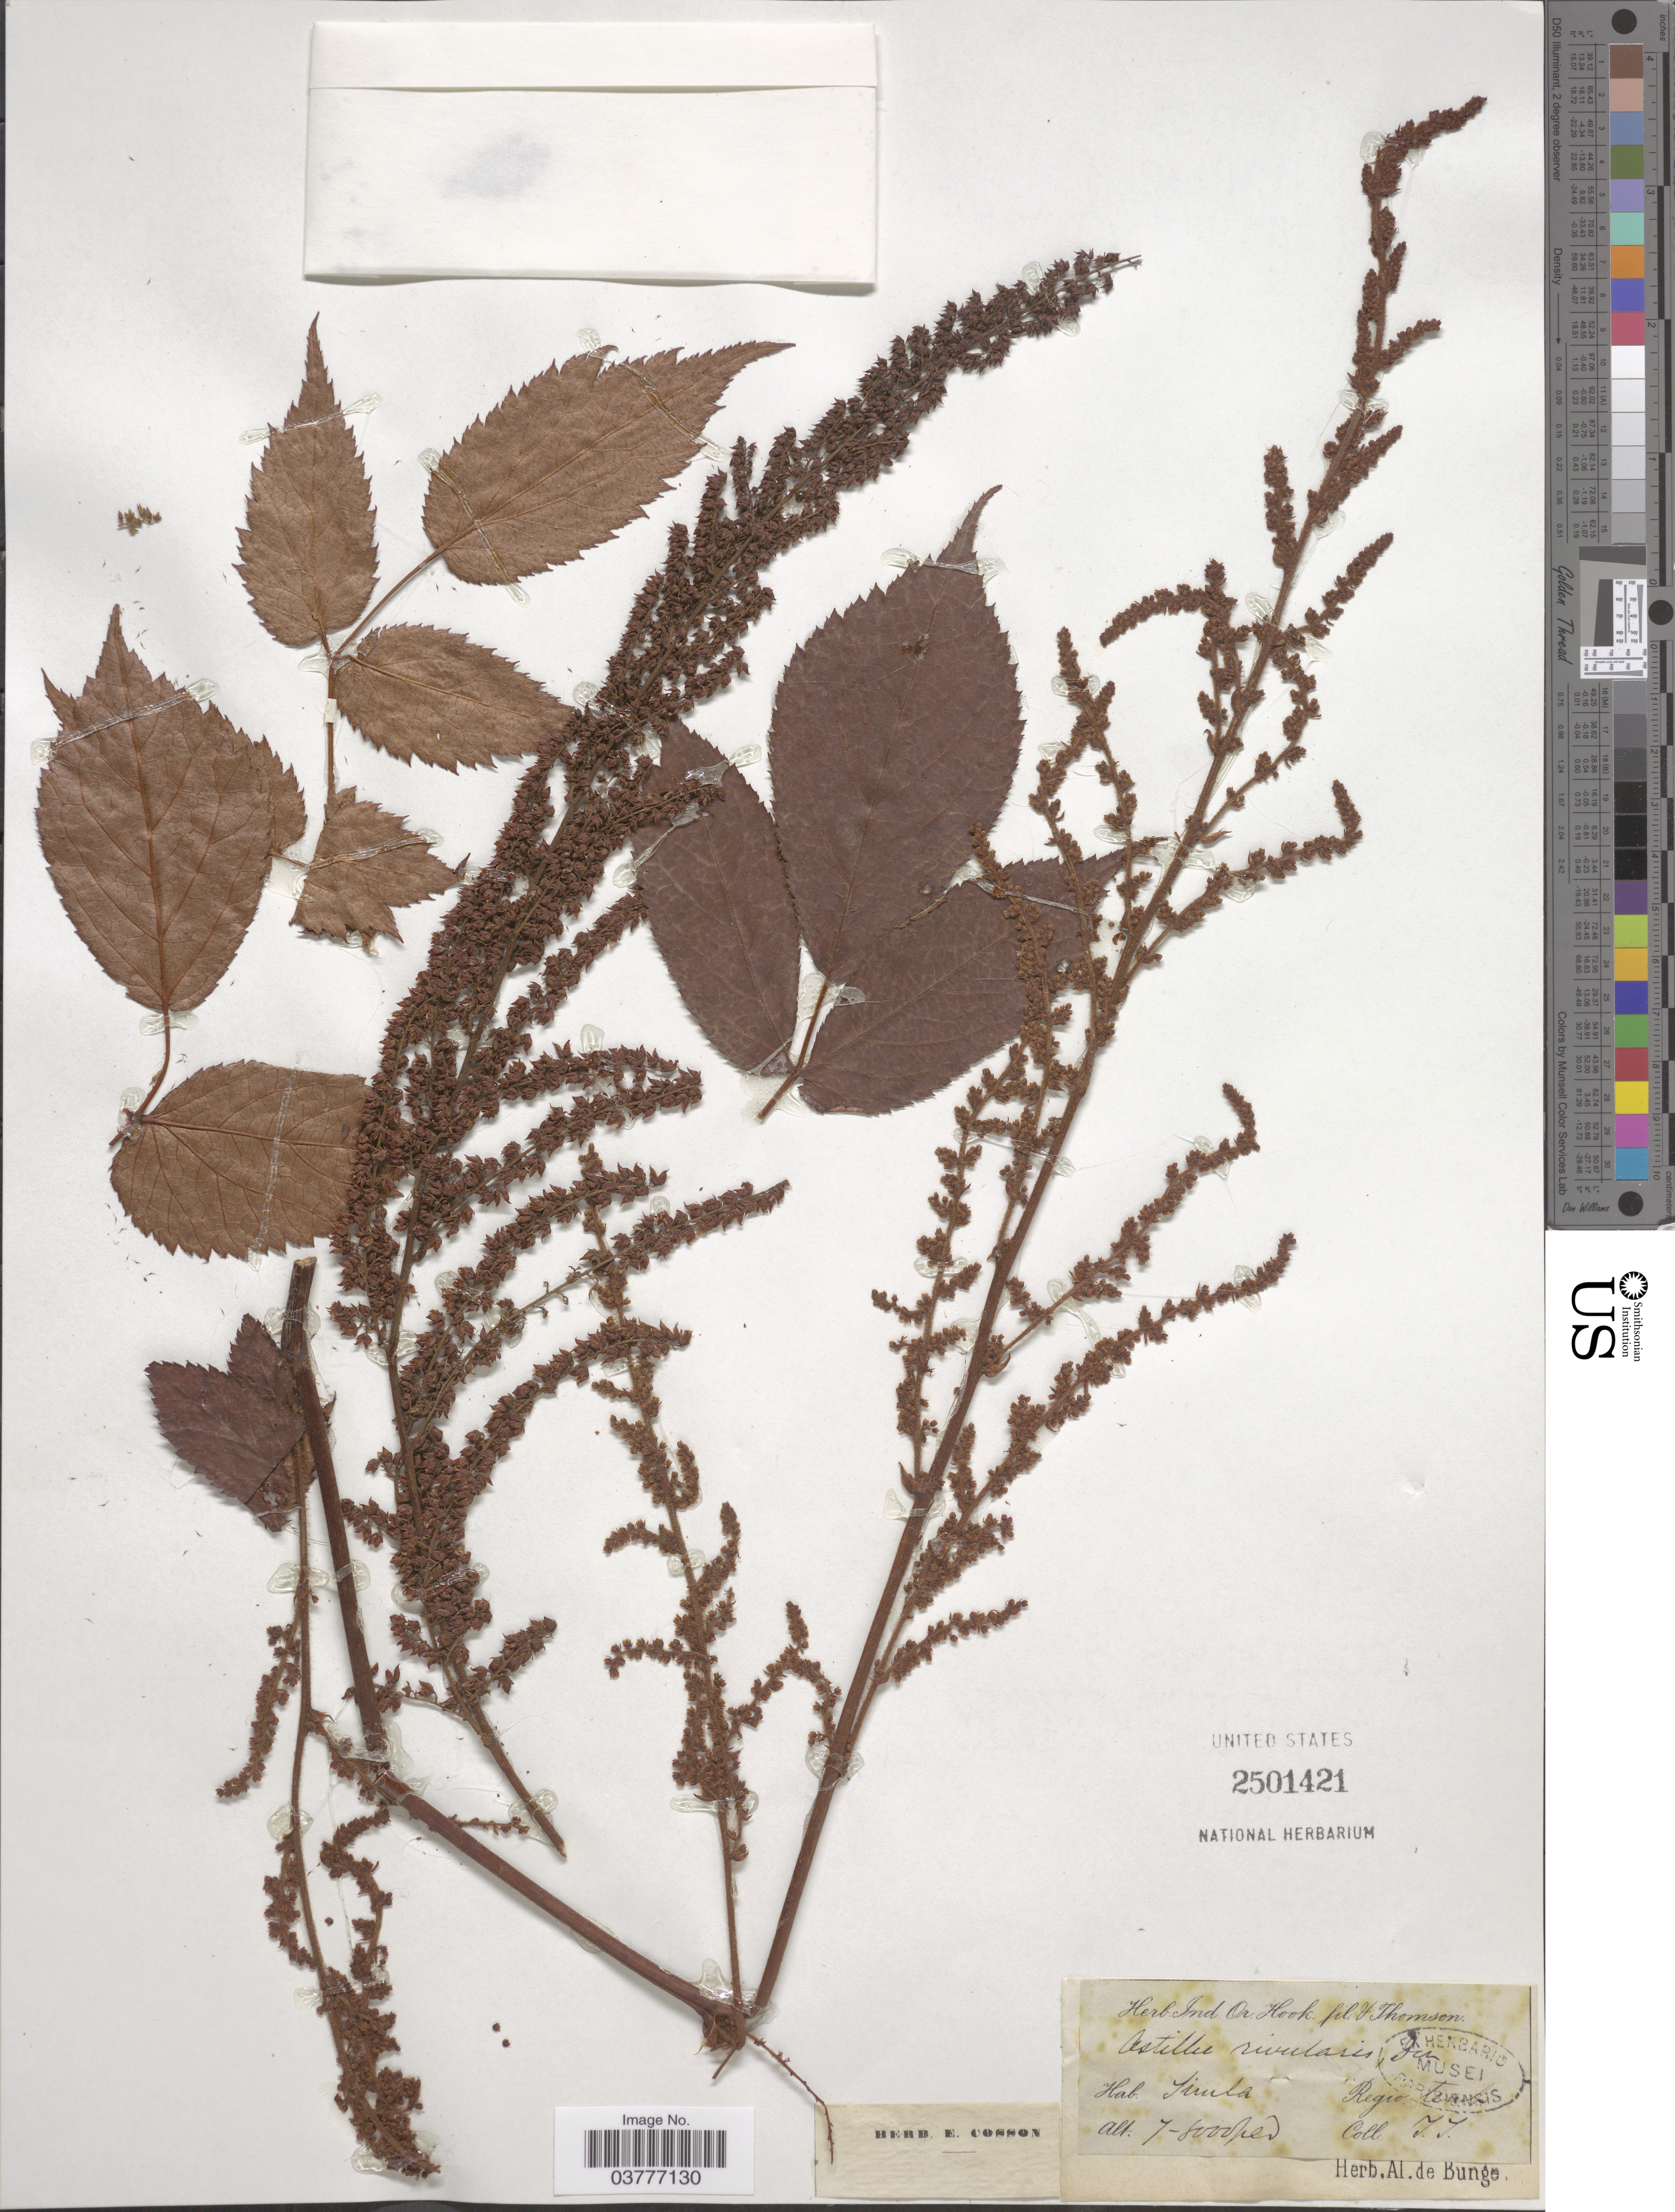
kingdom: Plantae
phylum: Tracheophyta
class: Magnoliopsida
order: Saxifragales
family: Saxifragaceae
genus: Astilbe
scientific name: Astilbe rivularis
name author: Buch.-Ham. ex D. Don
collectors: T. Thomson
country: India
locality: Simla. Regio !.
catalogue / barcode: US 2501421